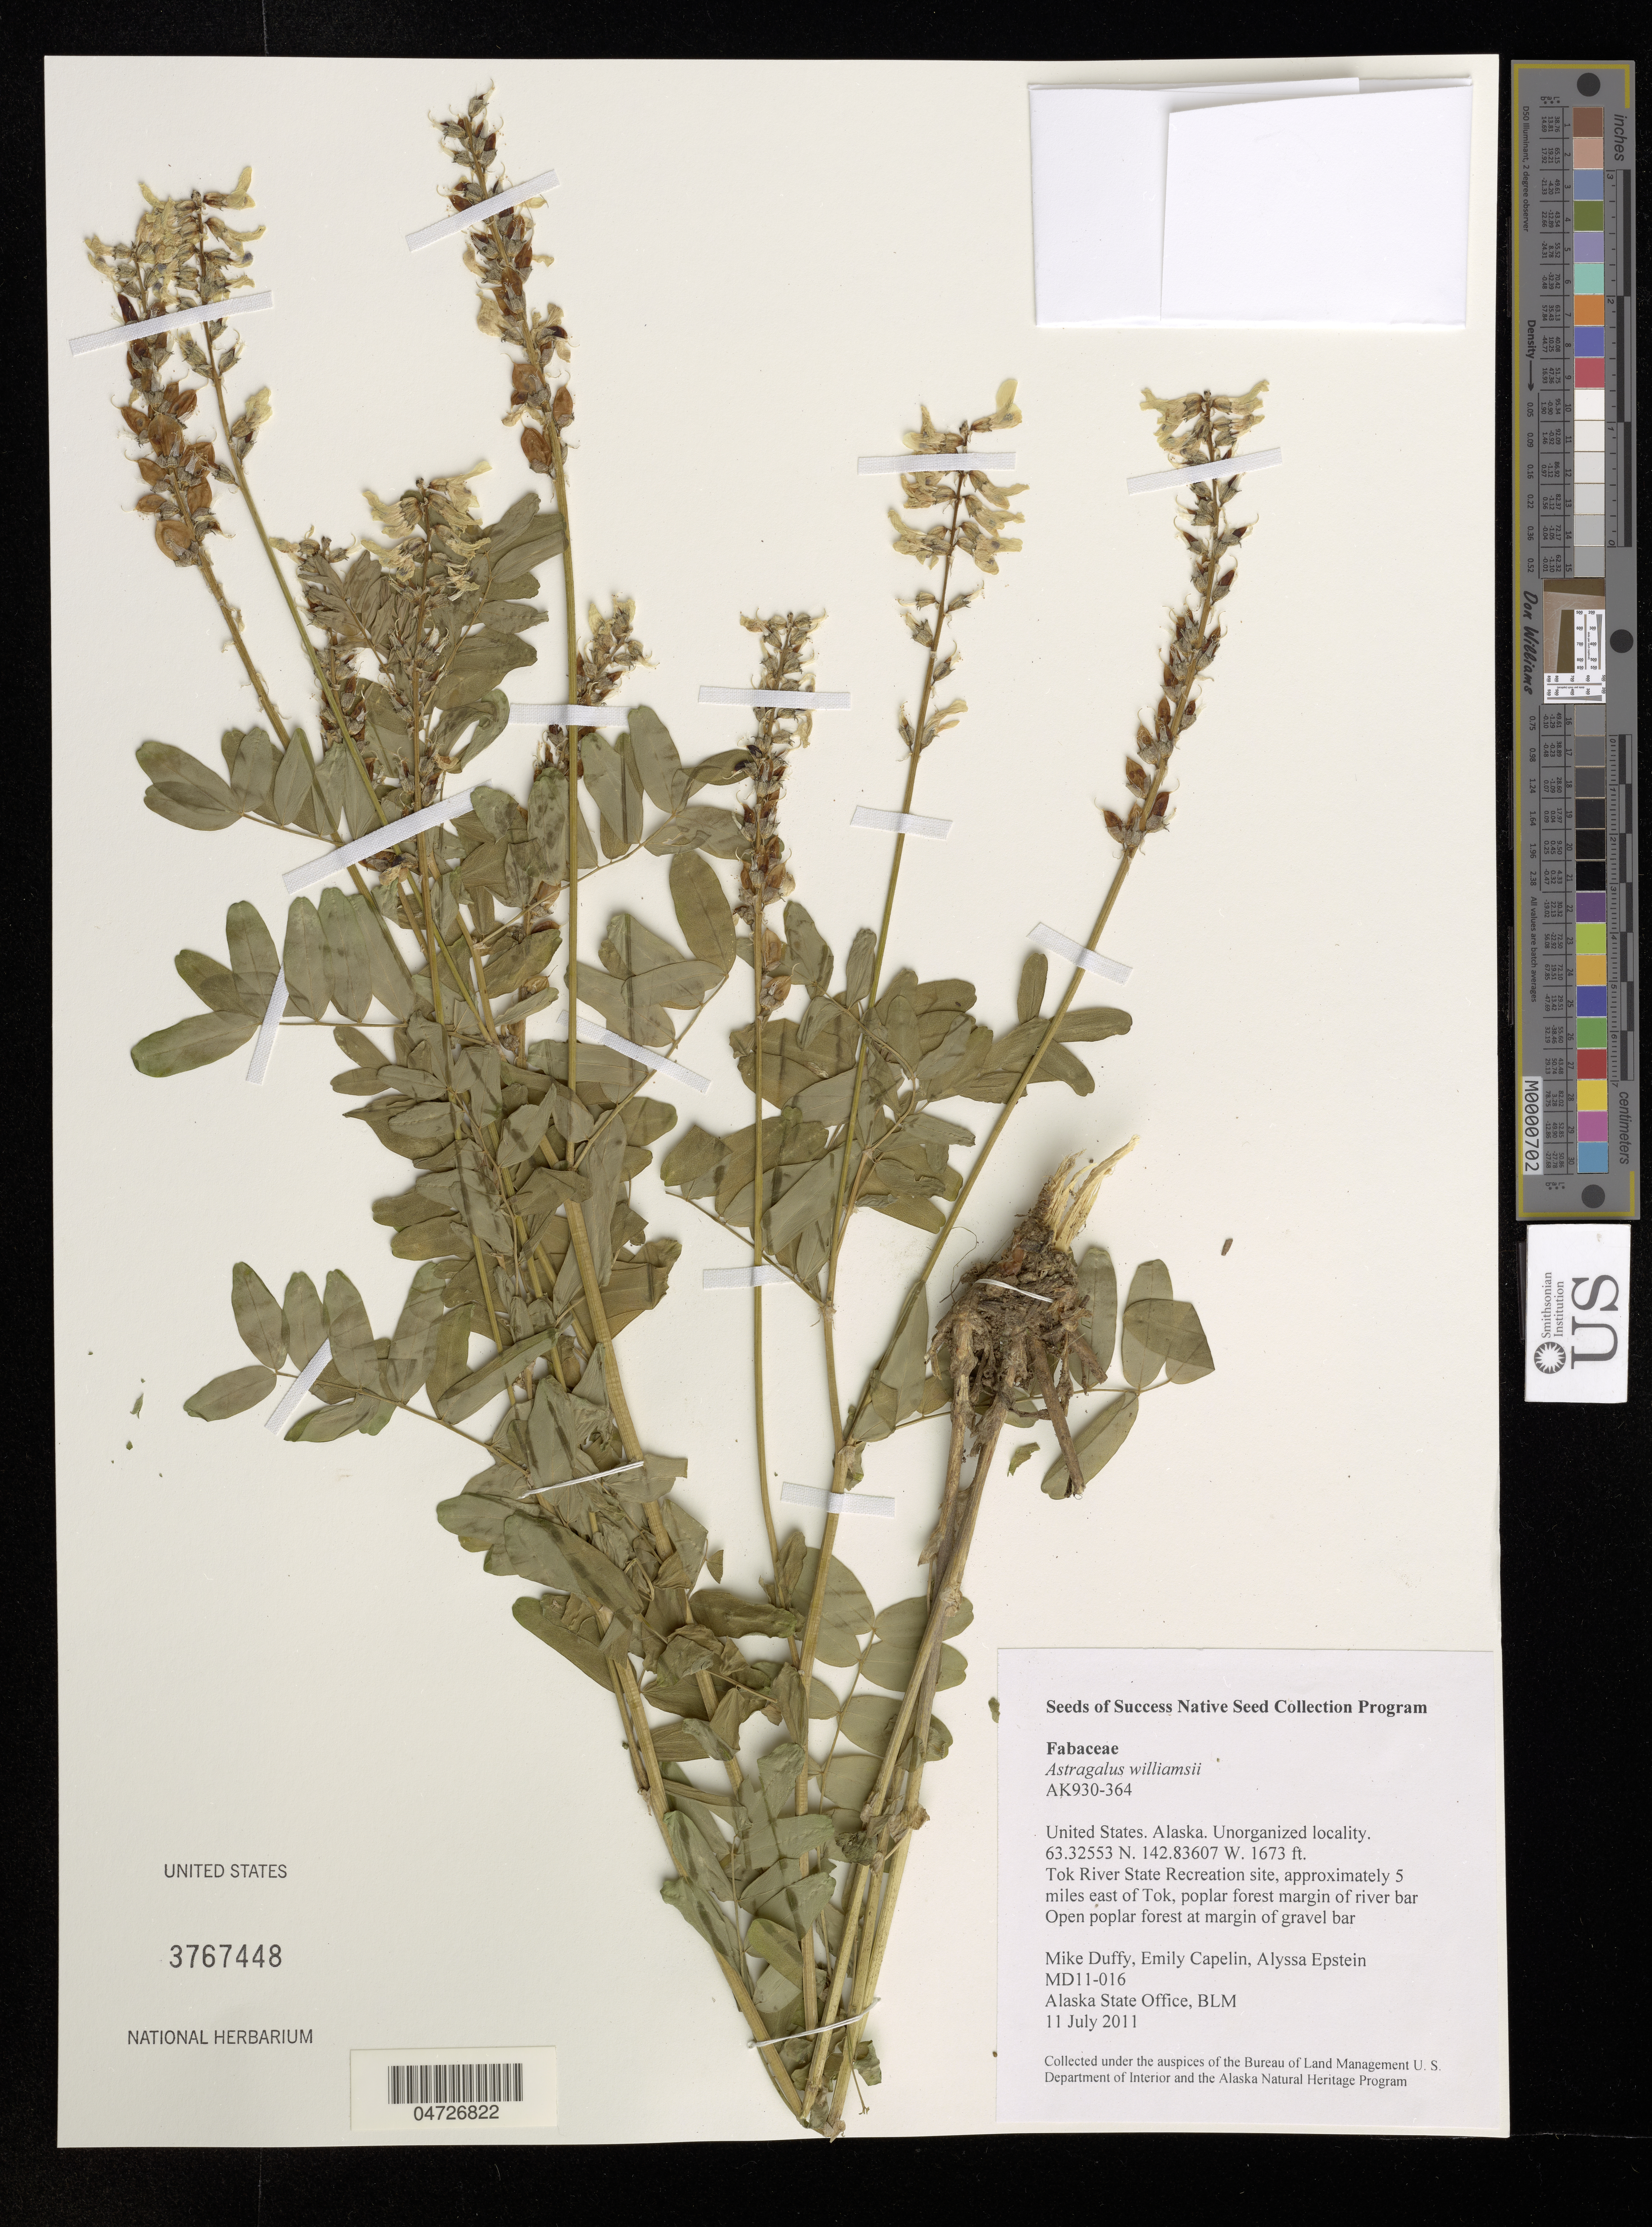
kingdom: Plantae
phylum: Tracheophyta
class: Magnoliopsida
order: Fabales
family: Fabaceae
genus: Astragalus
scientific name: Astragalus williamsii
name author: Rydb.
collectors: M. Duffy, E. Capelin & A. Epstein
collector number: MD11-016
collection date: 2011-07-11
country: United States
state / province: Alaska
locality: Tok River State Recreation site, approximately 5 miles east of Tok, poplar forest margin of river bar. Open poplar forest at margin of gravel bar.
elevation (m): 510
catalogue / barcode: US 3767448